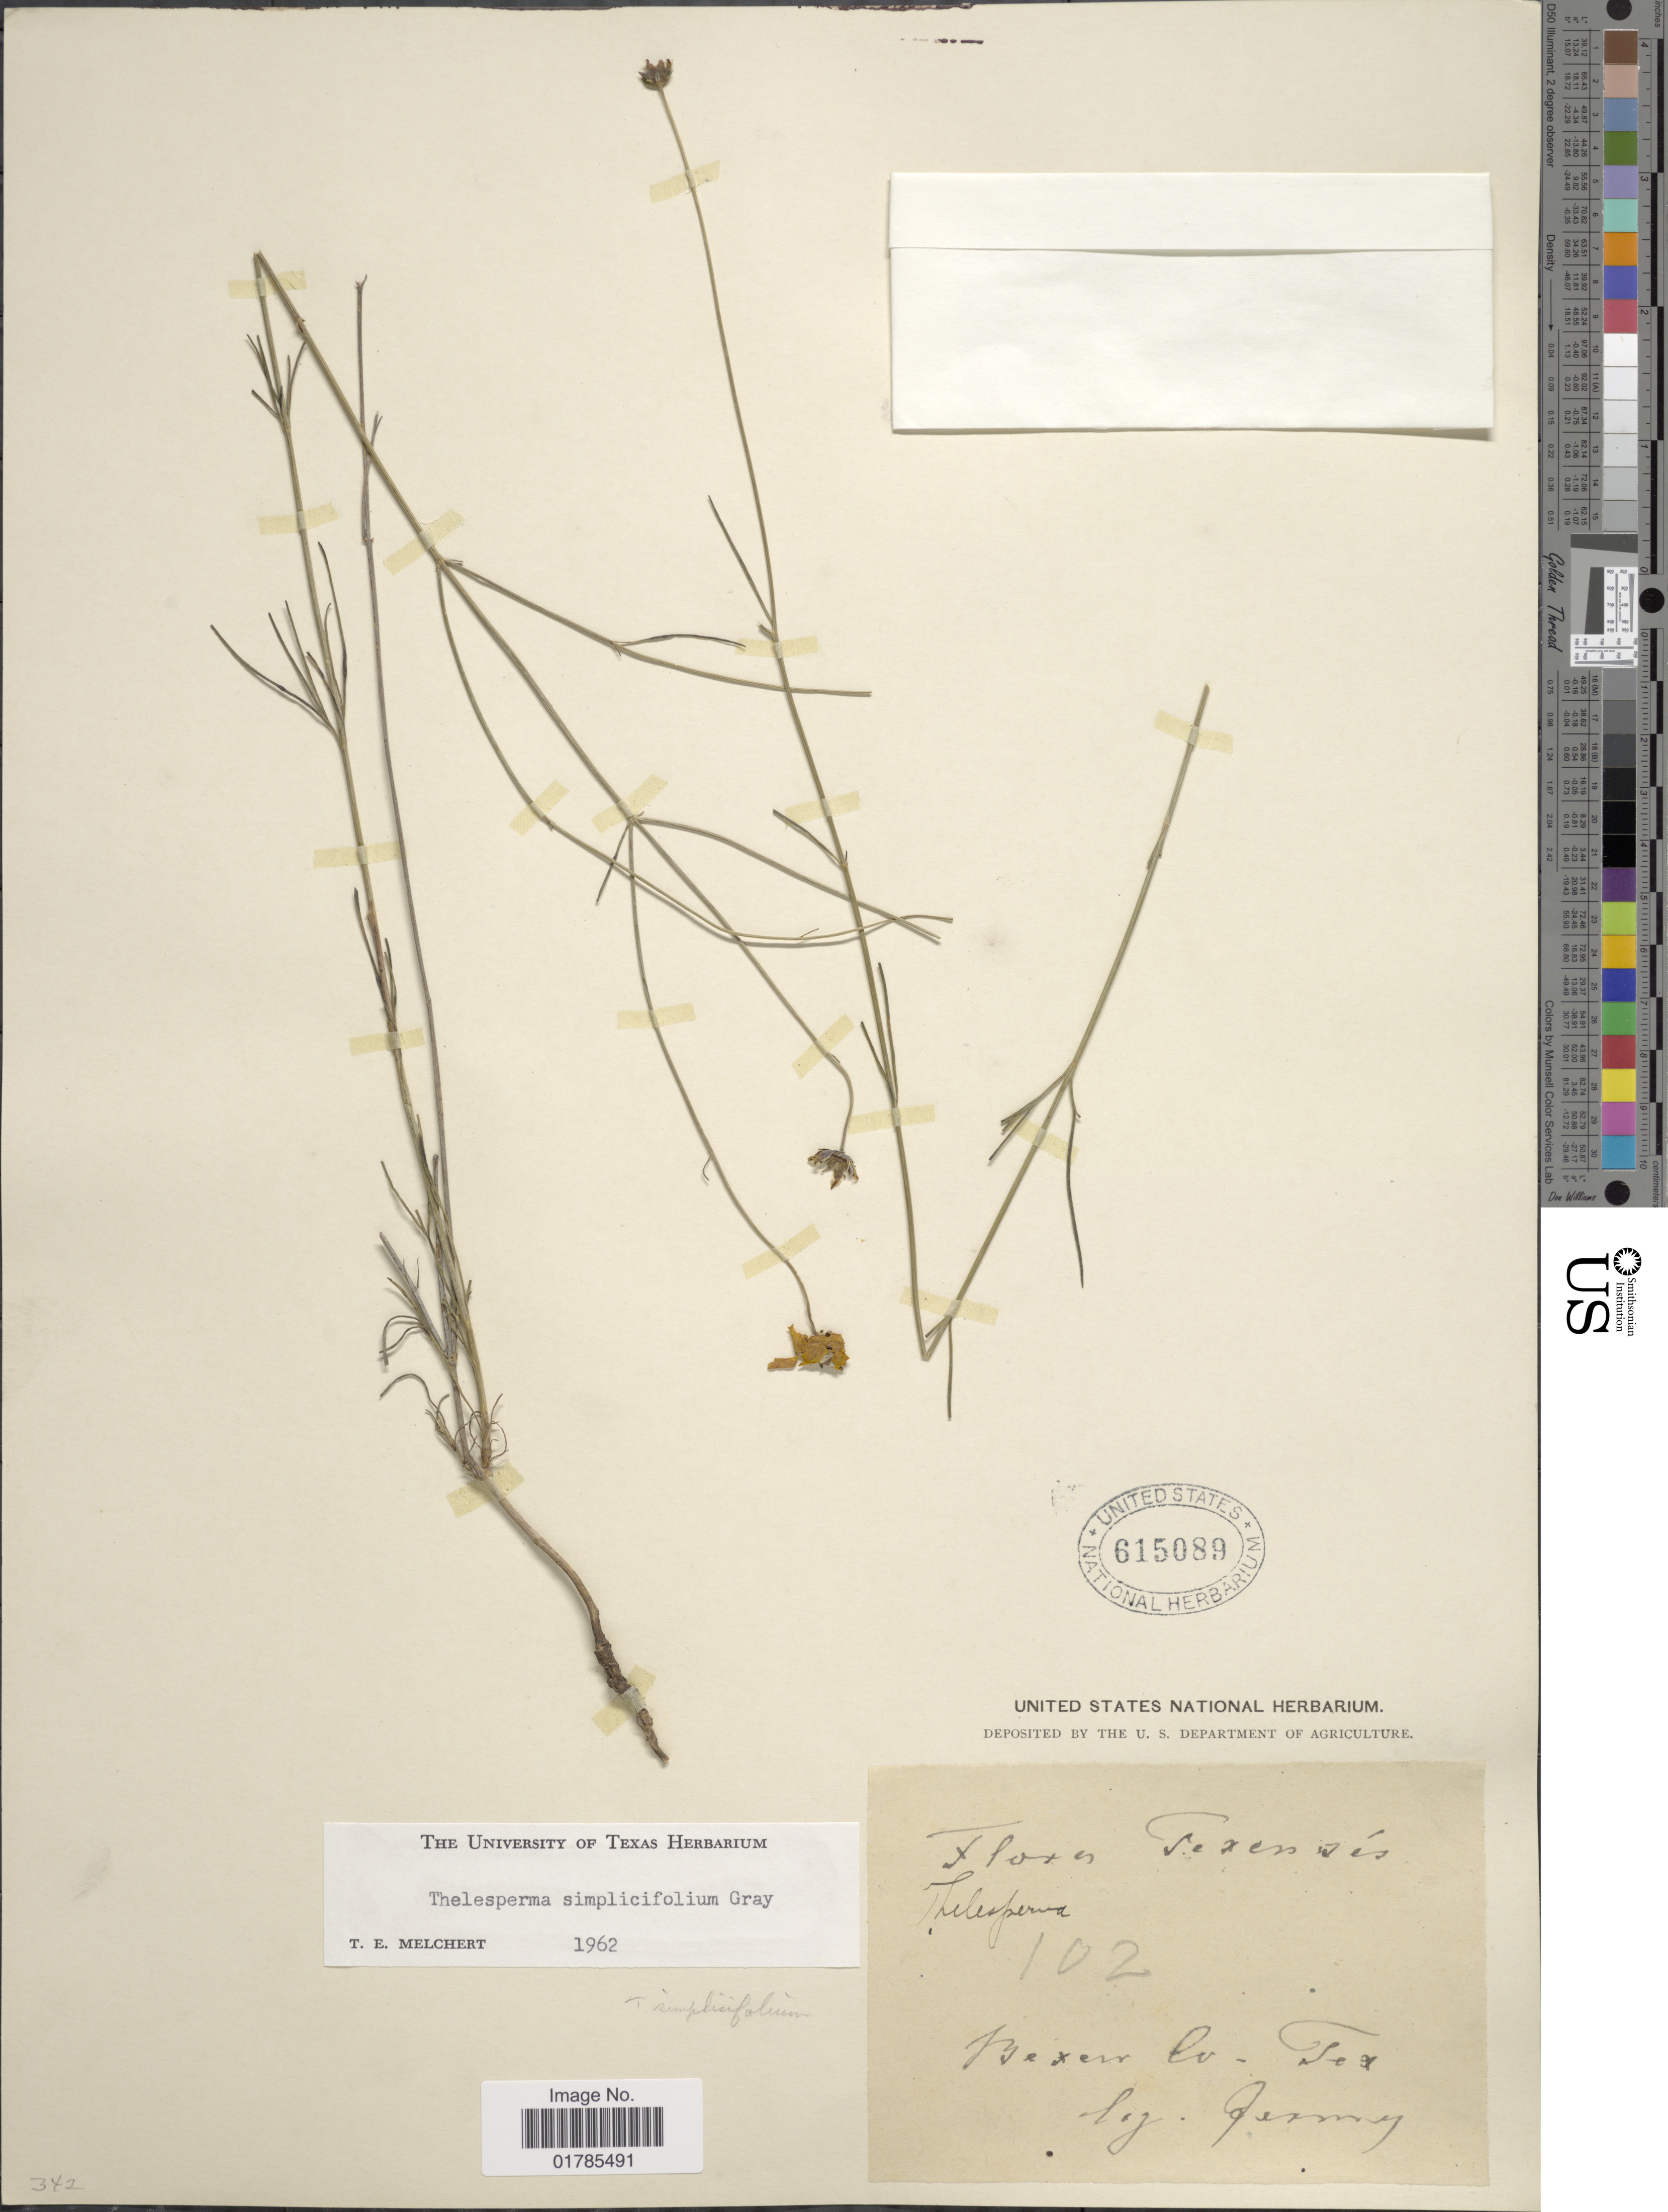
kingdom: Plantae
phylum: Tracheophyta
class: Magnoliopsida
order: Asterales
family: Asteraceae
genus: Thelesperma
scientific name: Thelesperma simplicifolium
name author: A. Gray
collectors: Jermy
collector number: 102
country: United States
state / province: Texas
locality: Bexar Co.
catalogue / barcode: US 615089